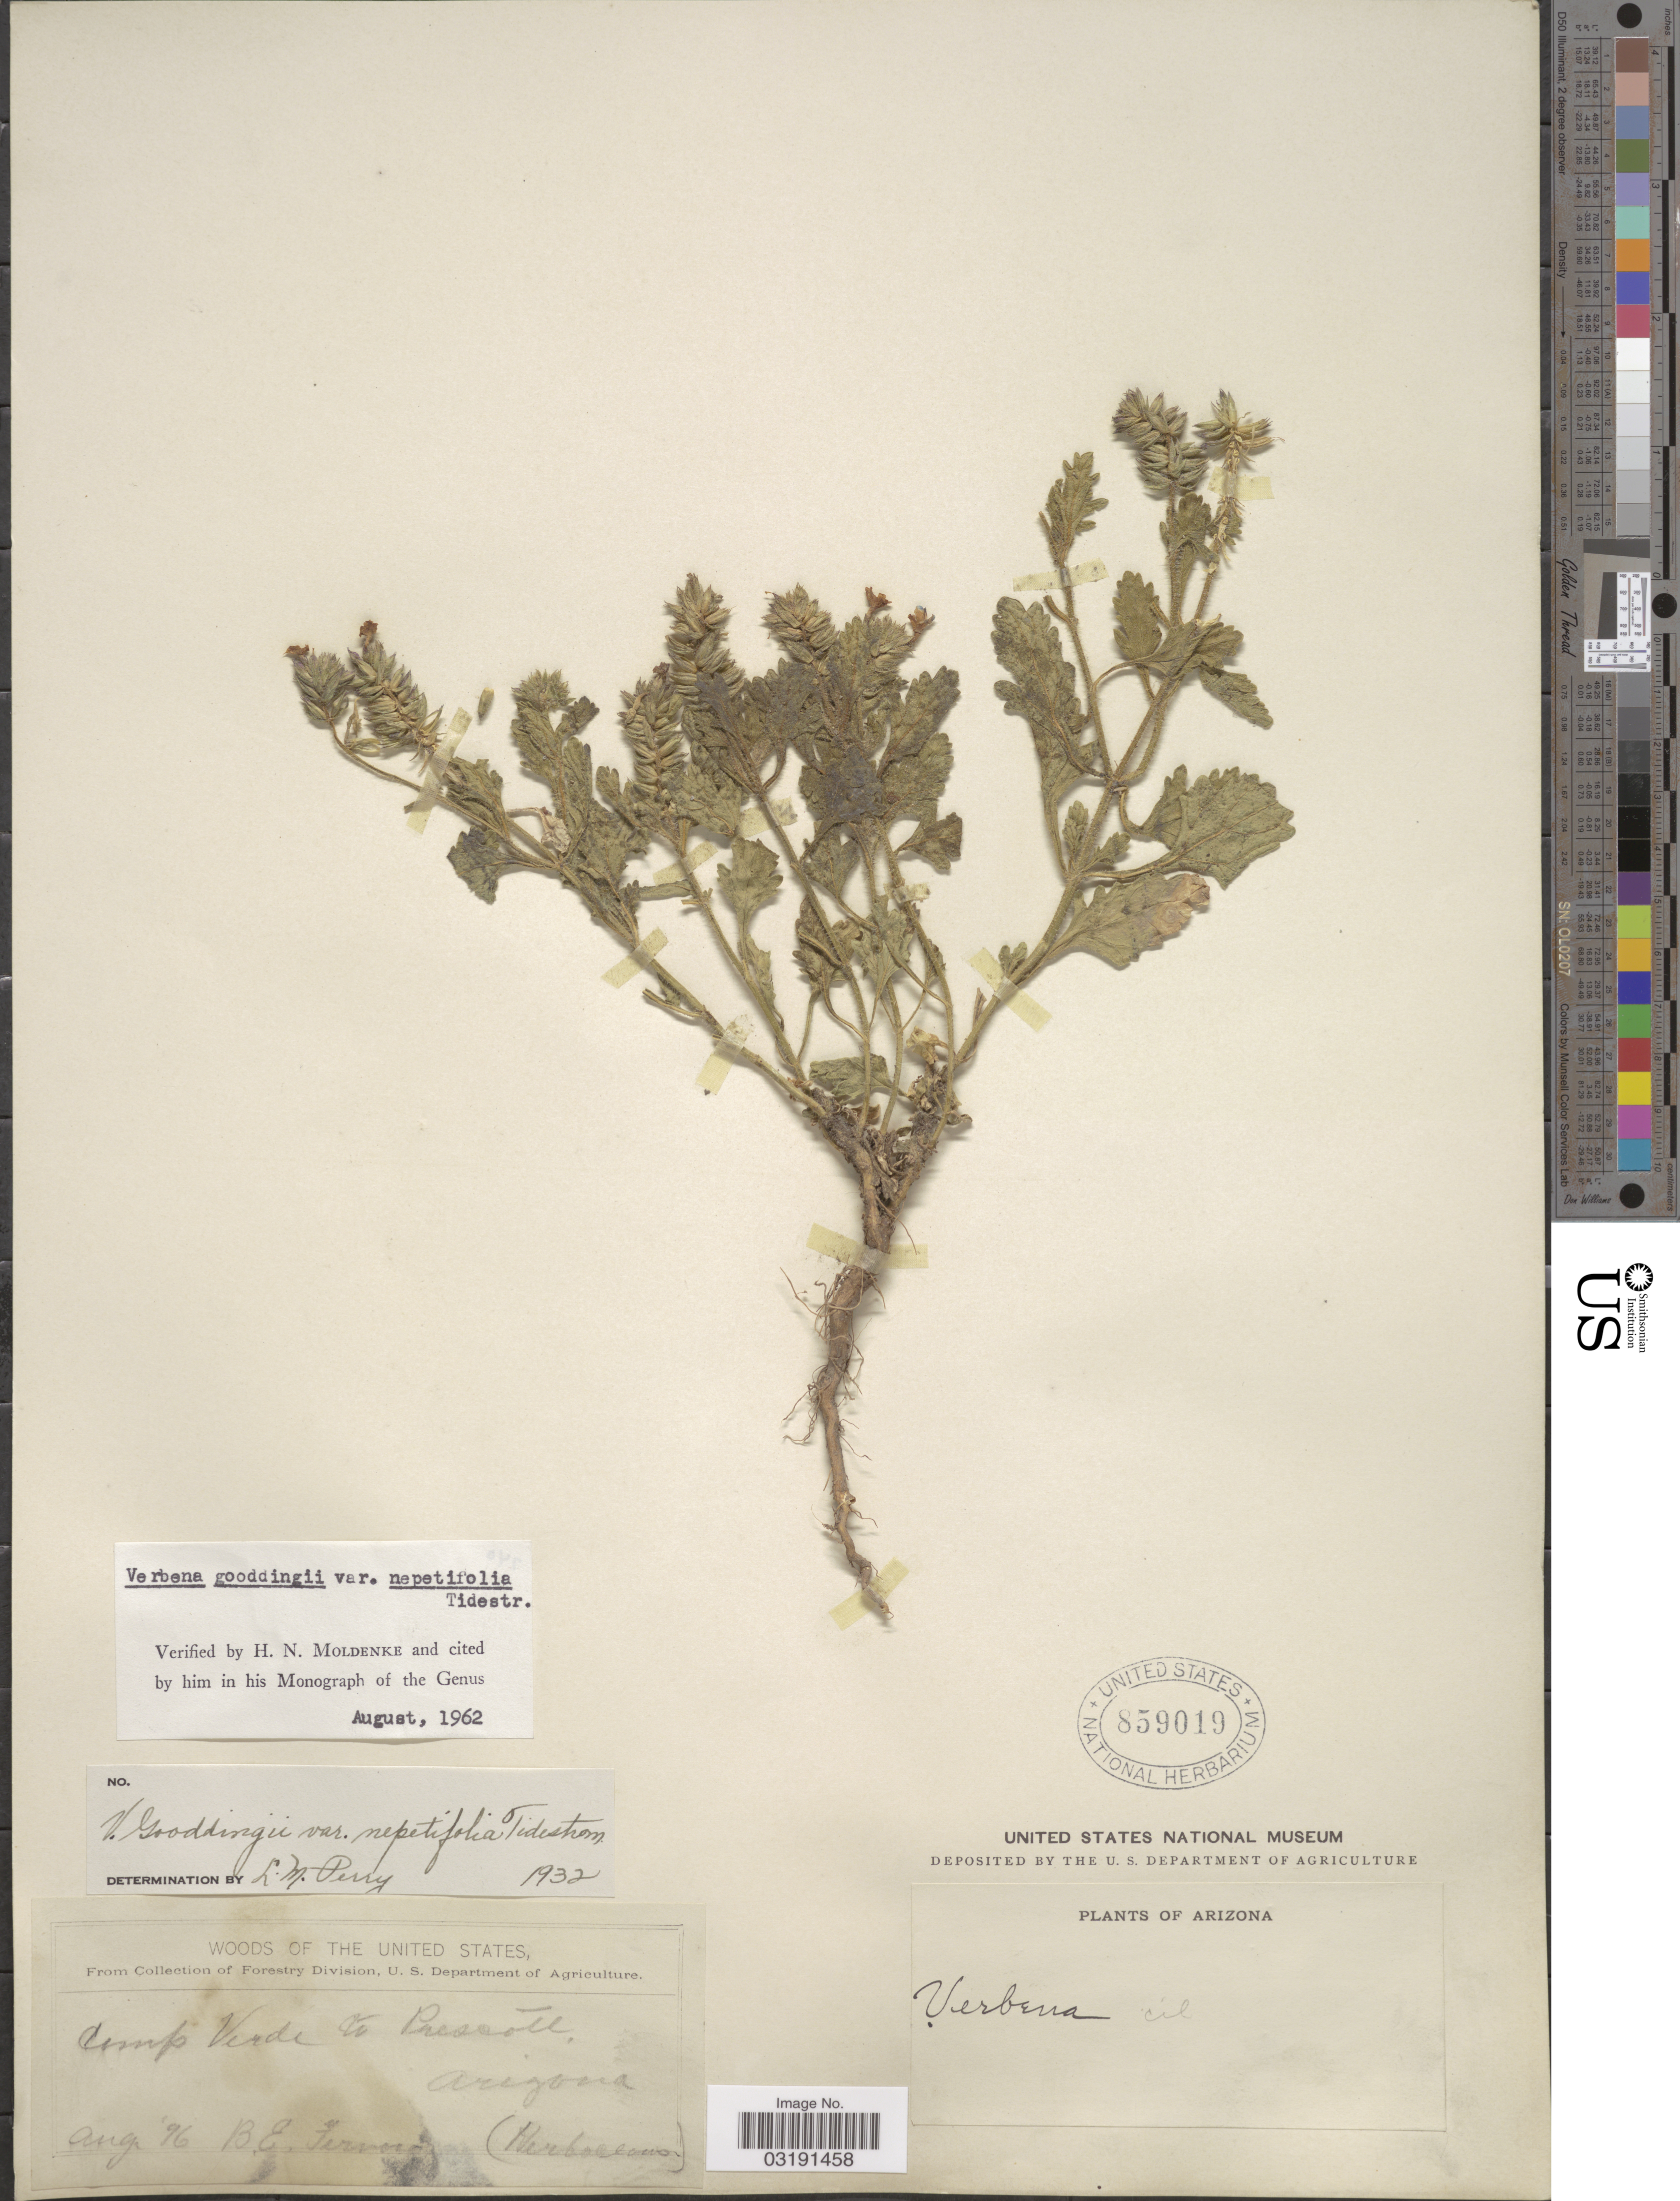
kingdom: Plantae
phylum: Tracheophyta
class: Magnoliopsida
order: Lamiales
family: Verbenaceae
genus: Verbena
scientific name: Verbena gooddingii var. nepetifolia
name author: Tidestr.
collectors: B. Fernow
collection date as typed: Transcribed d/m/y: /8/96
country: United States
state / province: Arizona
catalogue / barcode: US 859019